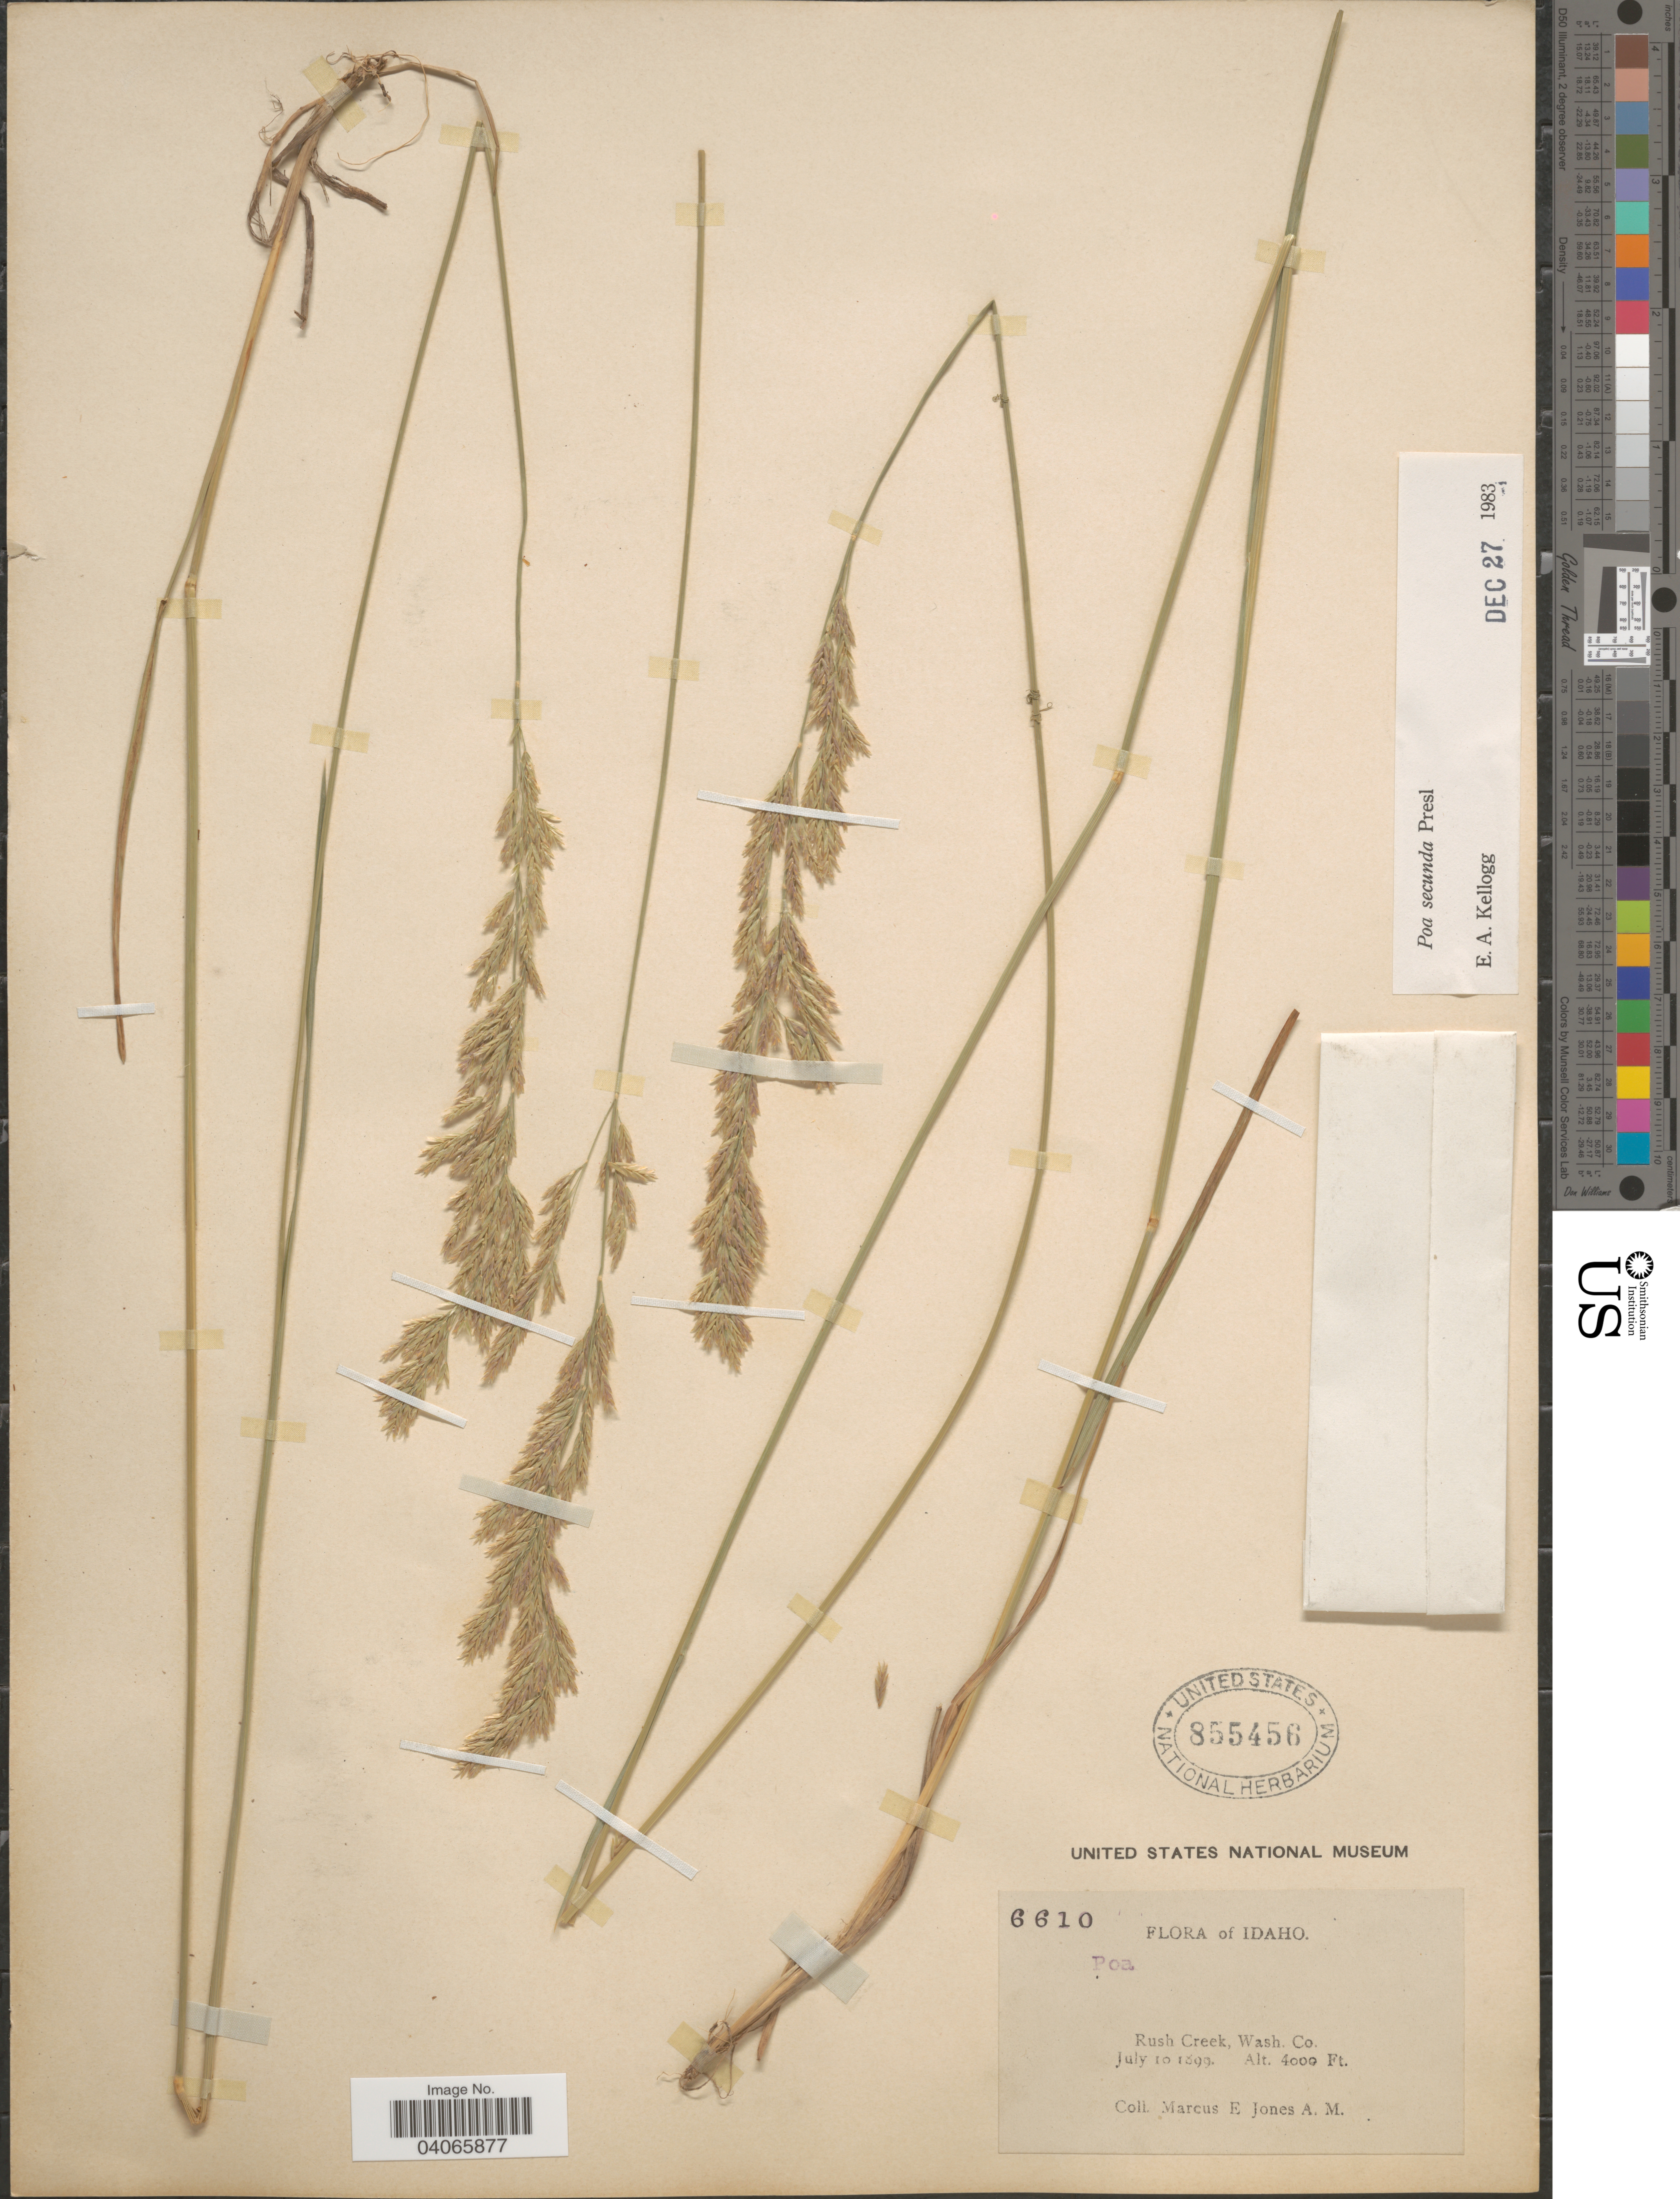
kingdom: Plantae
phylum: Tracheophyta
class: Liliopsida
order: Poales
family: Poaceae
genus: Poa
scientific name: Poa secunda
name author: J. Presl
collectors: M. E. Jones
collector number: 6610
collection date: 1899-07-10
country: United States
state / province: Idaho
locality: Rush Creek, Wash. Co.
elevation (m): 1219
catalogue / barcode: US 855456